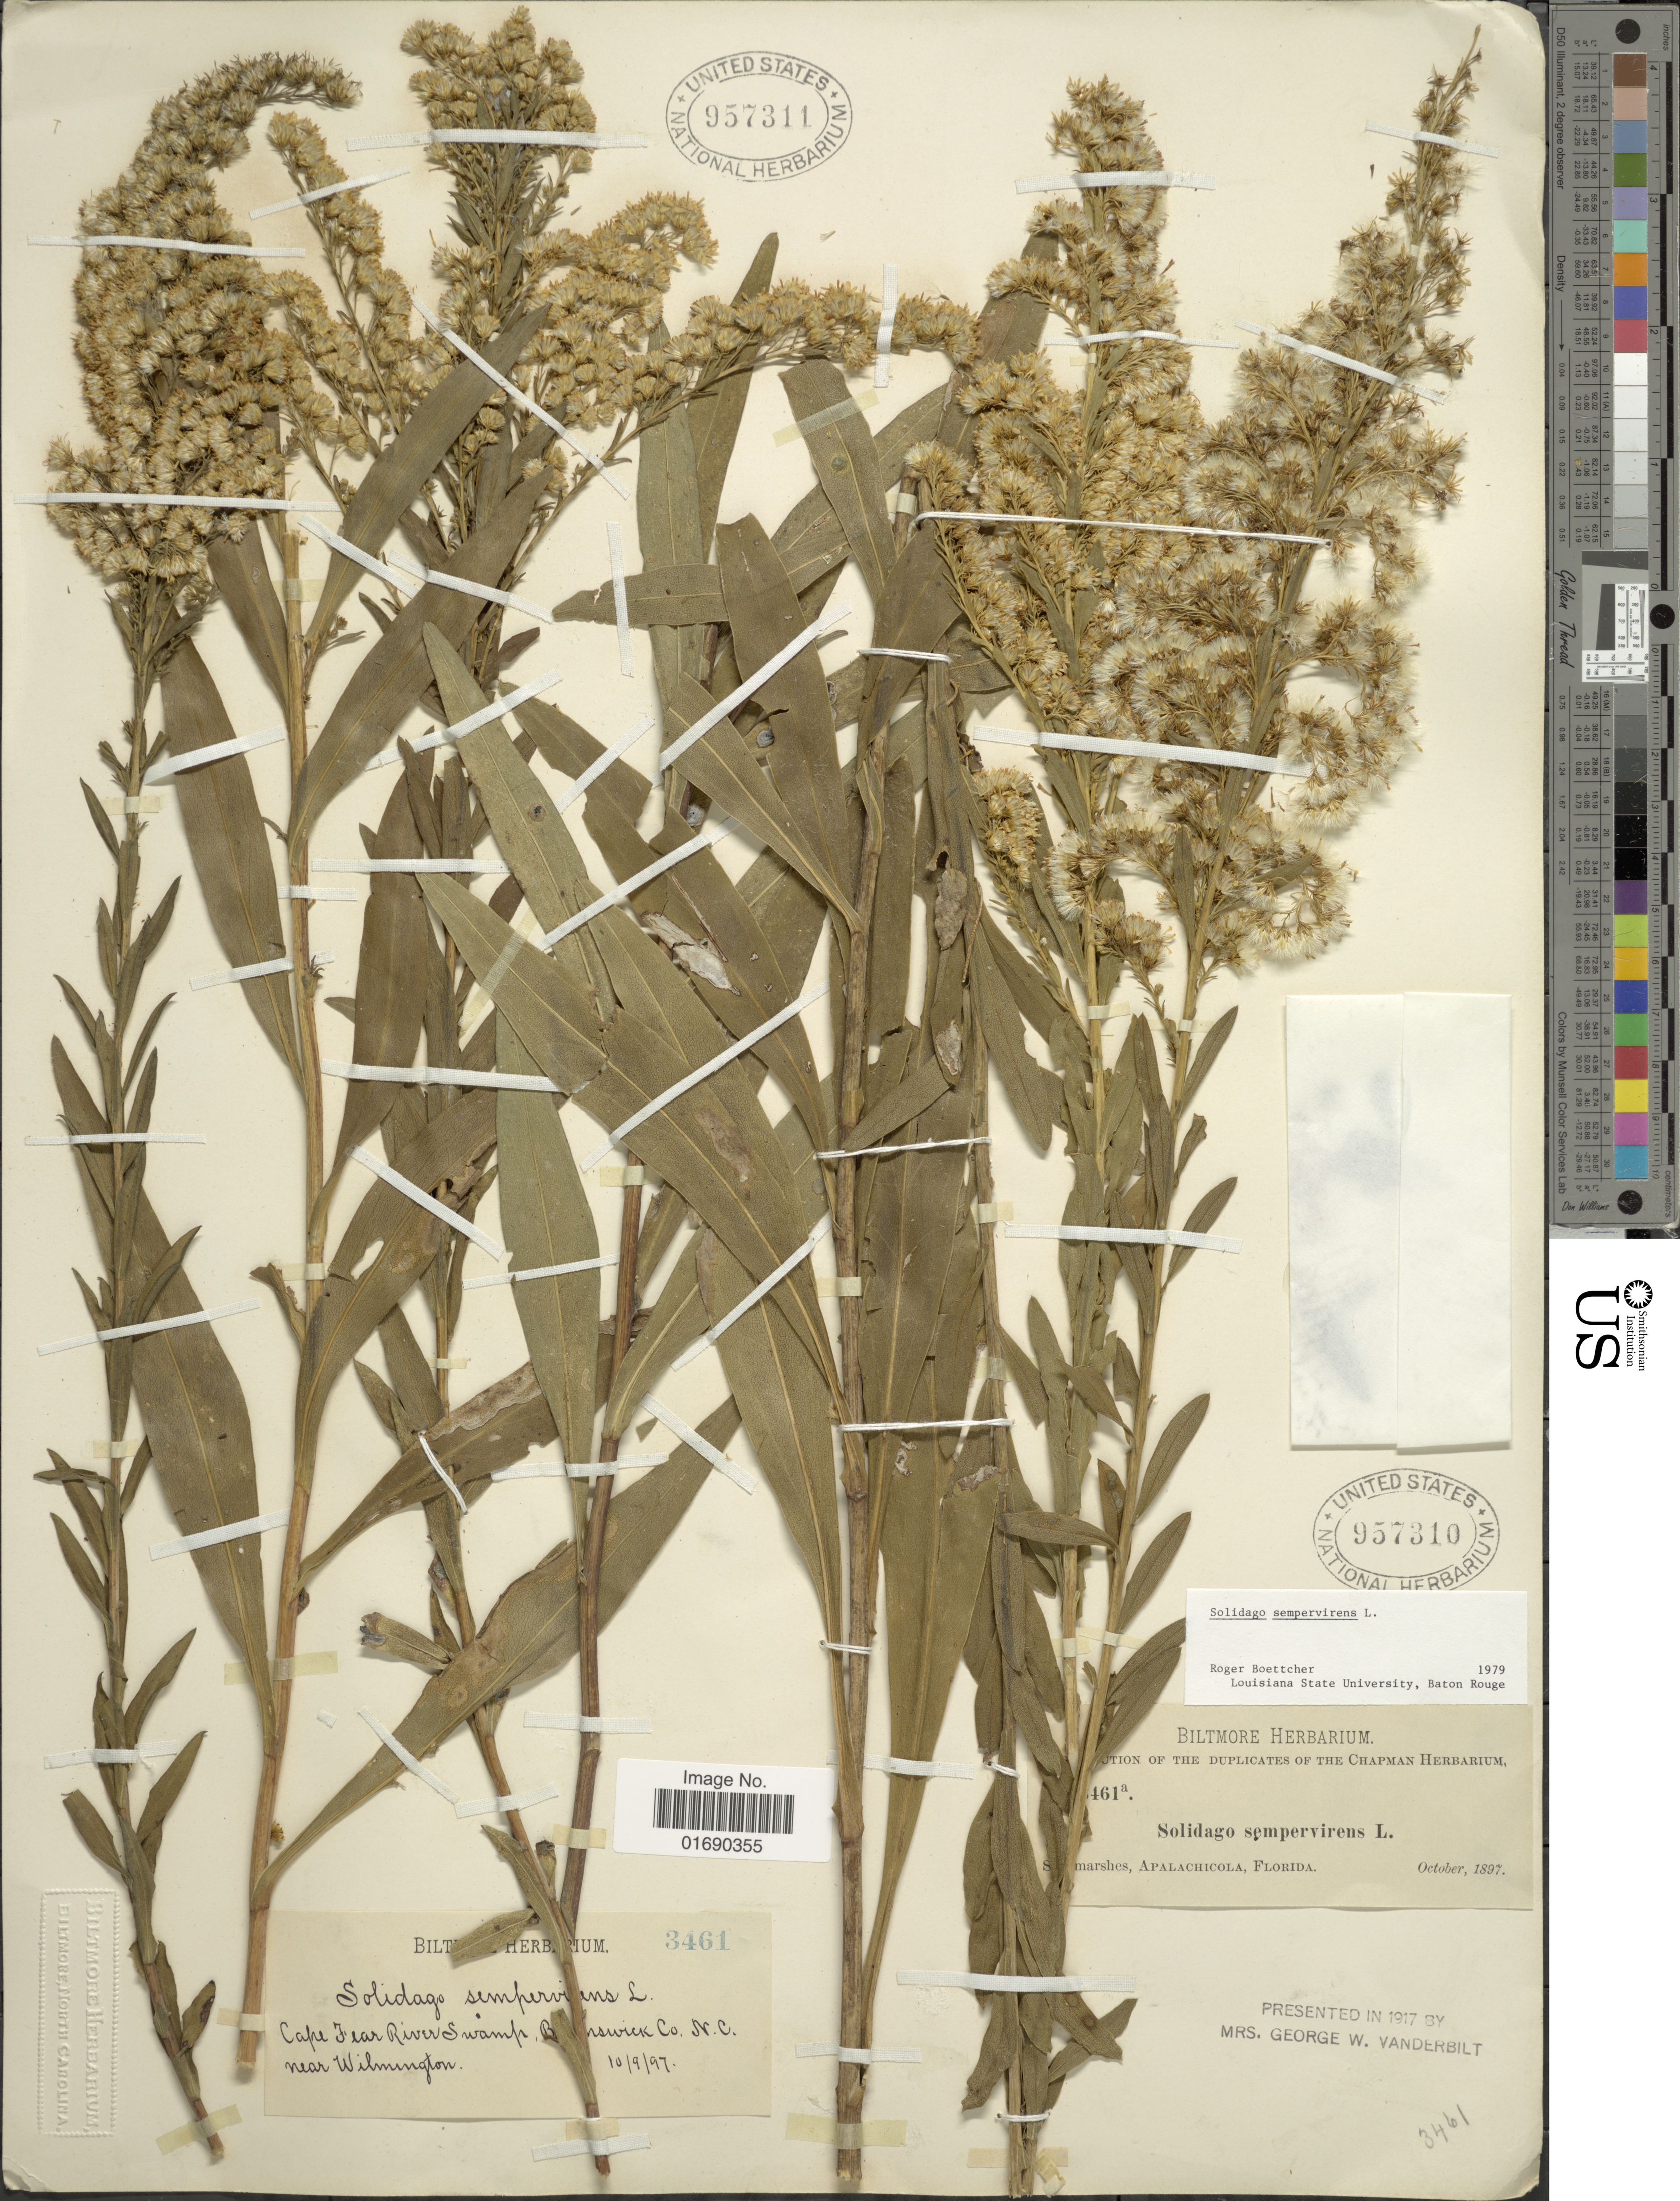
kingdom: Plantae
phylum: Tracheophyta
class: Magnoliopsida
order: Asterales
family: Asteraceae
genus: Solidago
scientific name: Solidago sempervirens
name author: L.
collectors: ex herb. Biltmore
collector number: !461a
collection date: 1897-10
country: United States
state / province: Florida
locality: Apalachicola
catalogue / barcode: US 957310